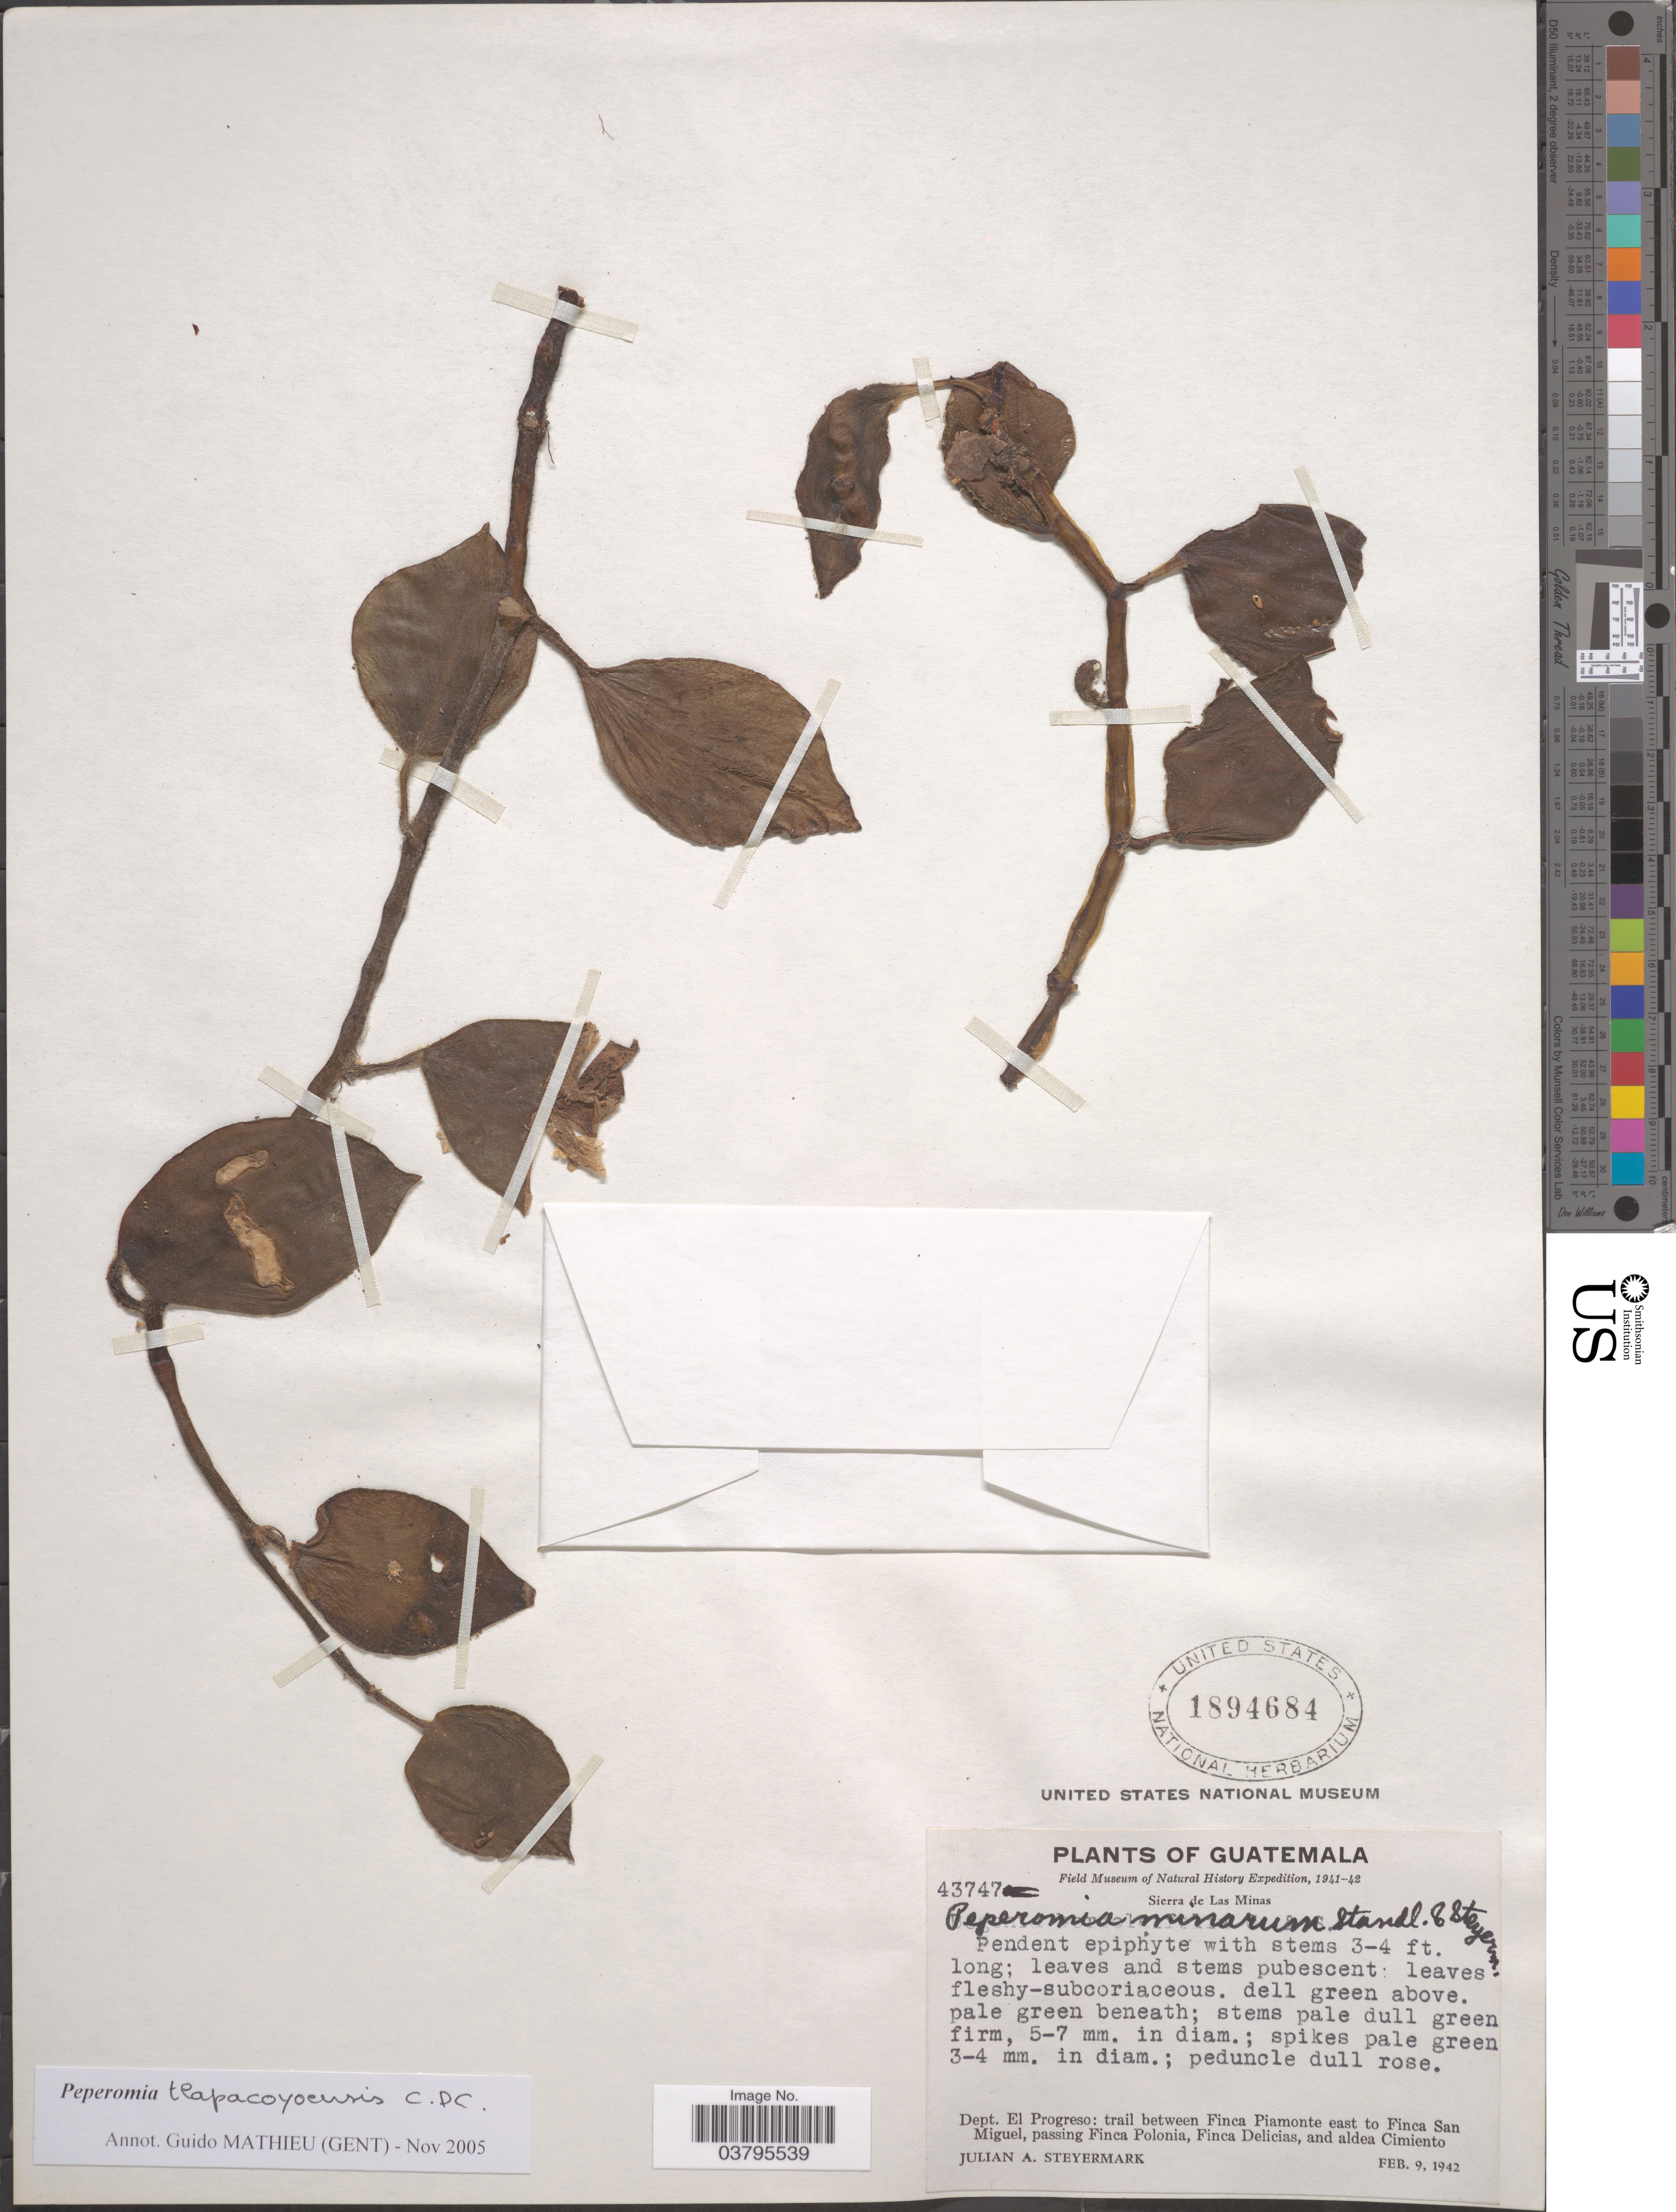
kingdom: Plantae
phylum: Tracheophyta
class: Magnoliopsida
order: Piperales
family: Piperaceae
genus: Peperomia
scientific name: Peperomia tlapacoyensis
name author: C. DC.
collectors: J. Steyermark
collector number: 43747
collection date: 1942-02-09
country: Guatemala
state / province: El Progreso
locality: Sierra de Las Minas. Dept. El Progreso: trail between Finca Piamonte east to Finca San Miguel, passing Finca Polonia, Finca Delicias, and aldea Cimiento.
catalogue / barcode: US 1894684